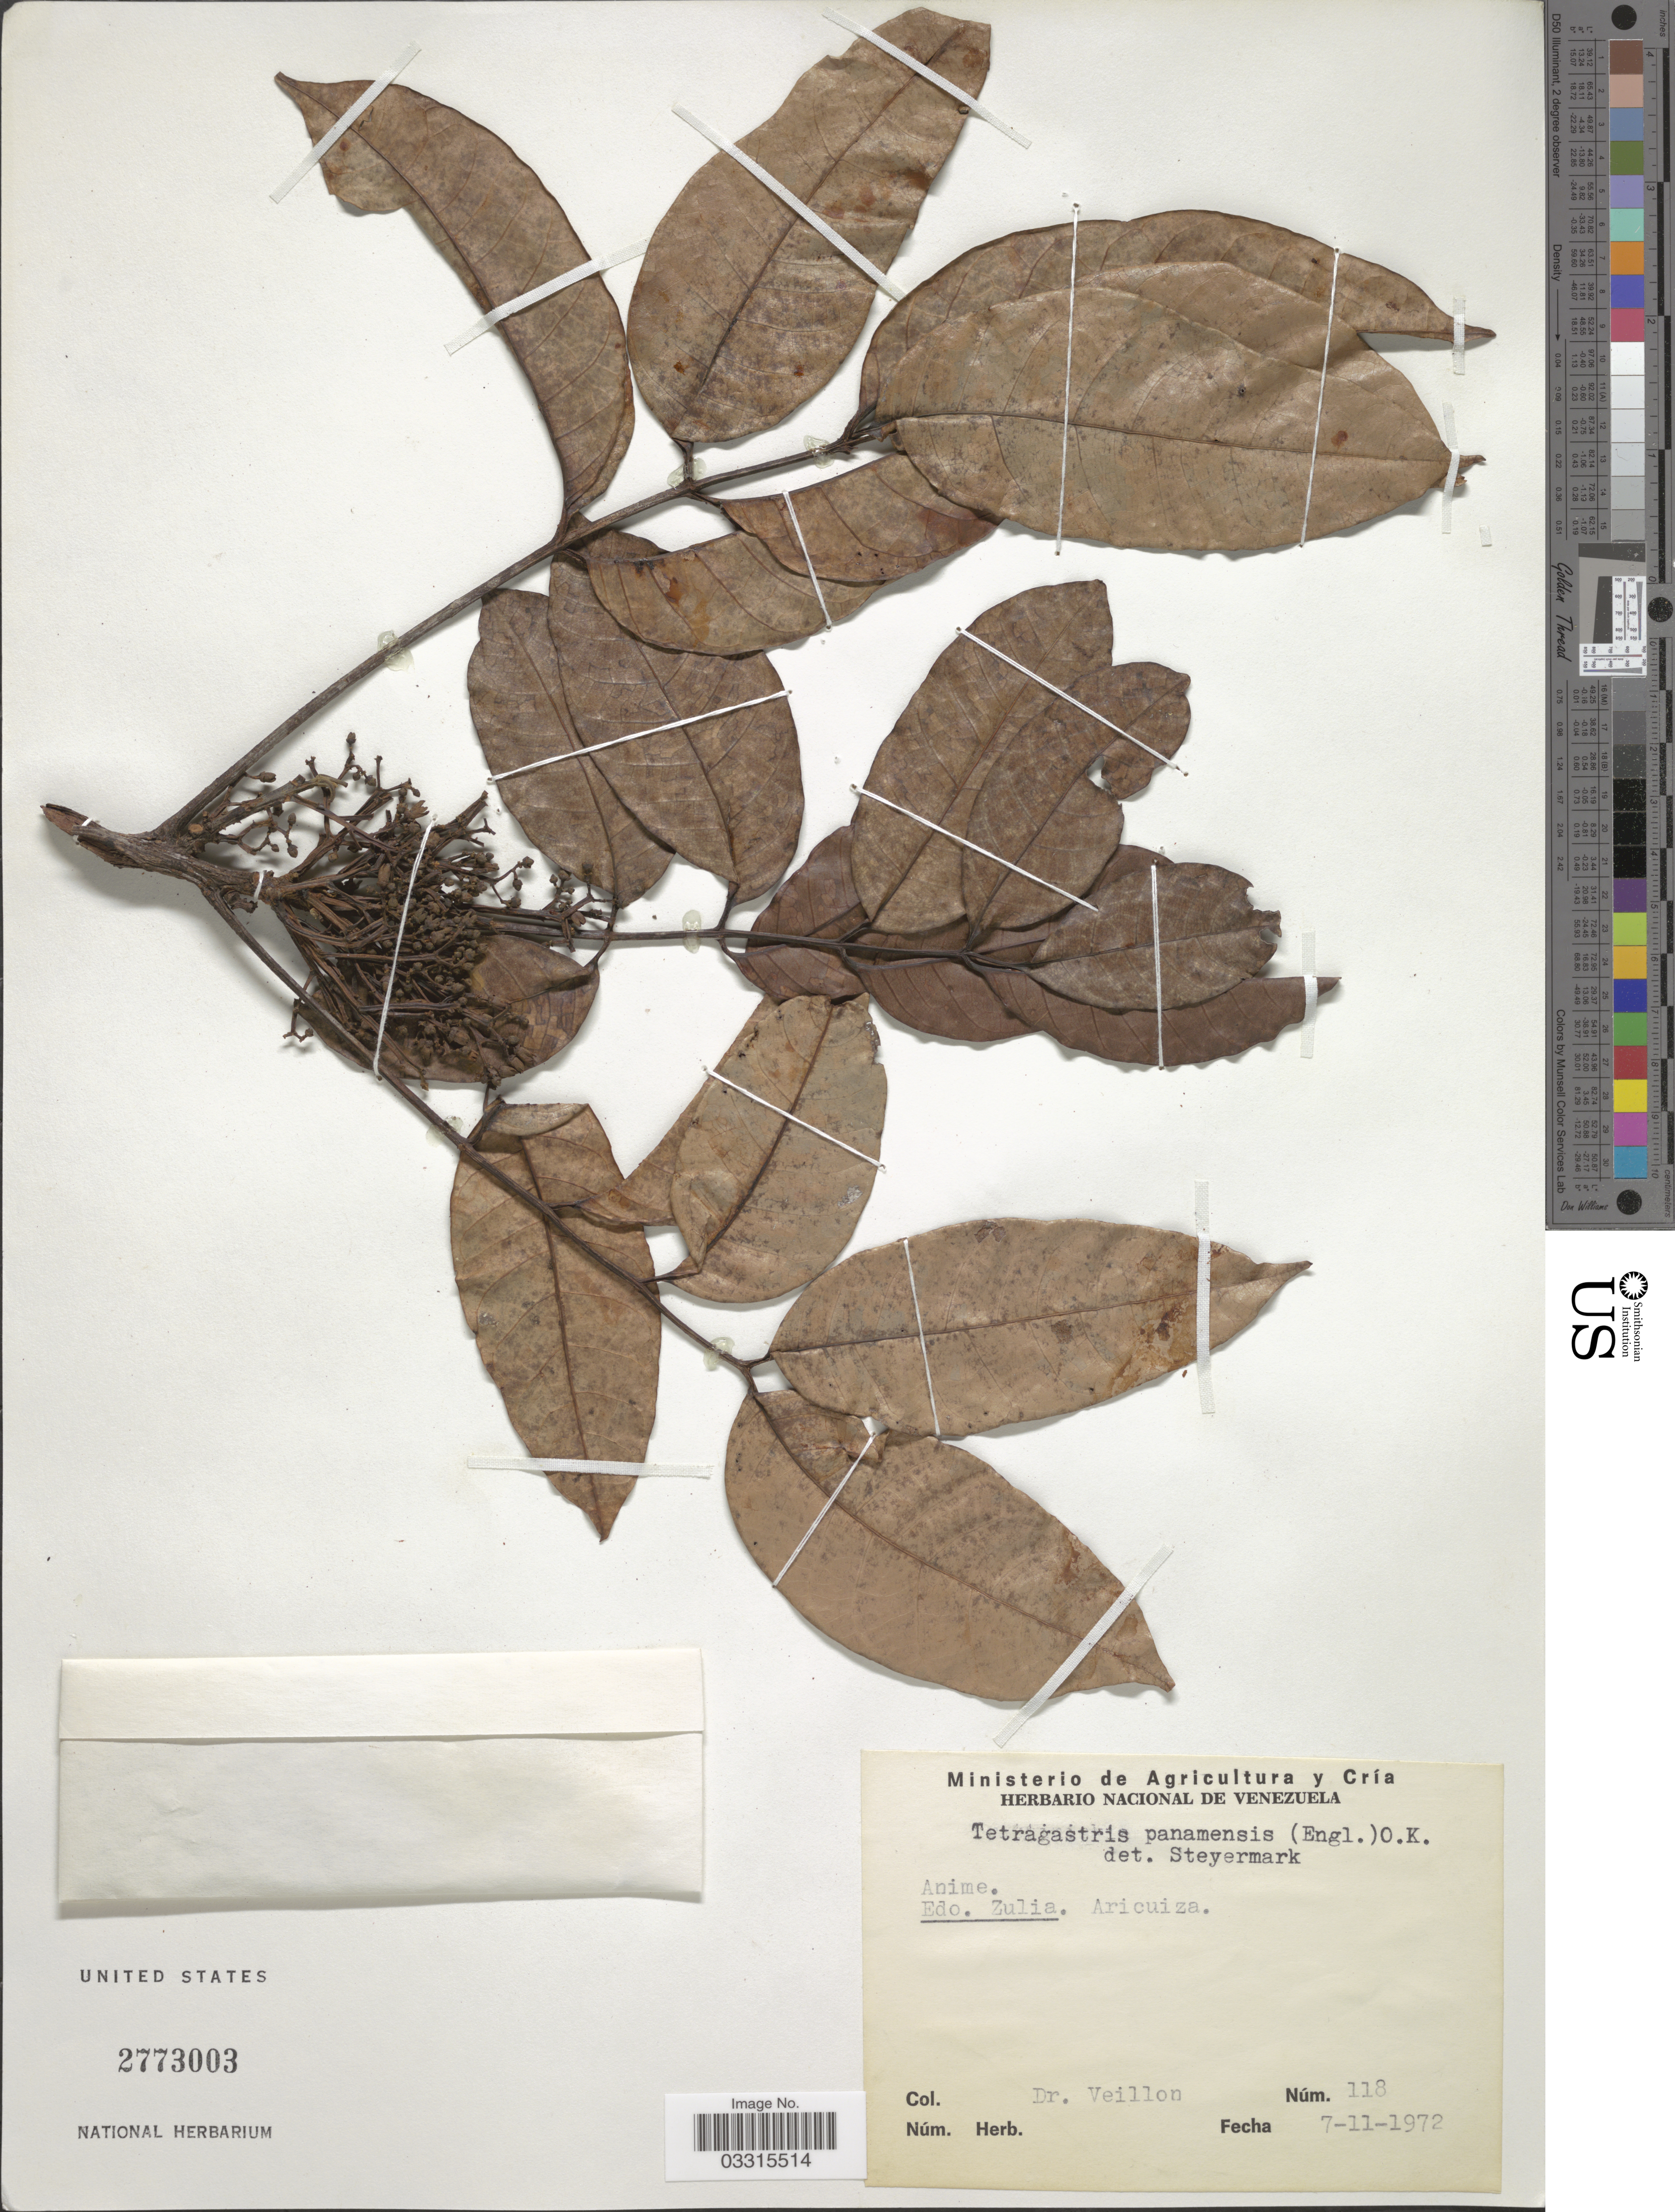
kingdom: Plantae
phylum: Tracheophyta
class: Magnoliopsida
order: Sapindales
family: Burseraceae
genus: Protium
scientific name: Protium stevensonii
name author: (Standl.) Daly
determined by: Daly, Douglas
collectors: -. Veillon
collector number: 118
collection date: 1972-11-07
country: Venezuela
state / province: Zulia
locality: Aricuiza.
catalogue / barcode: US 2773003